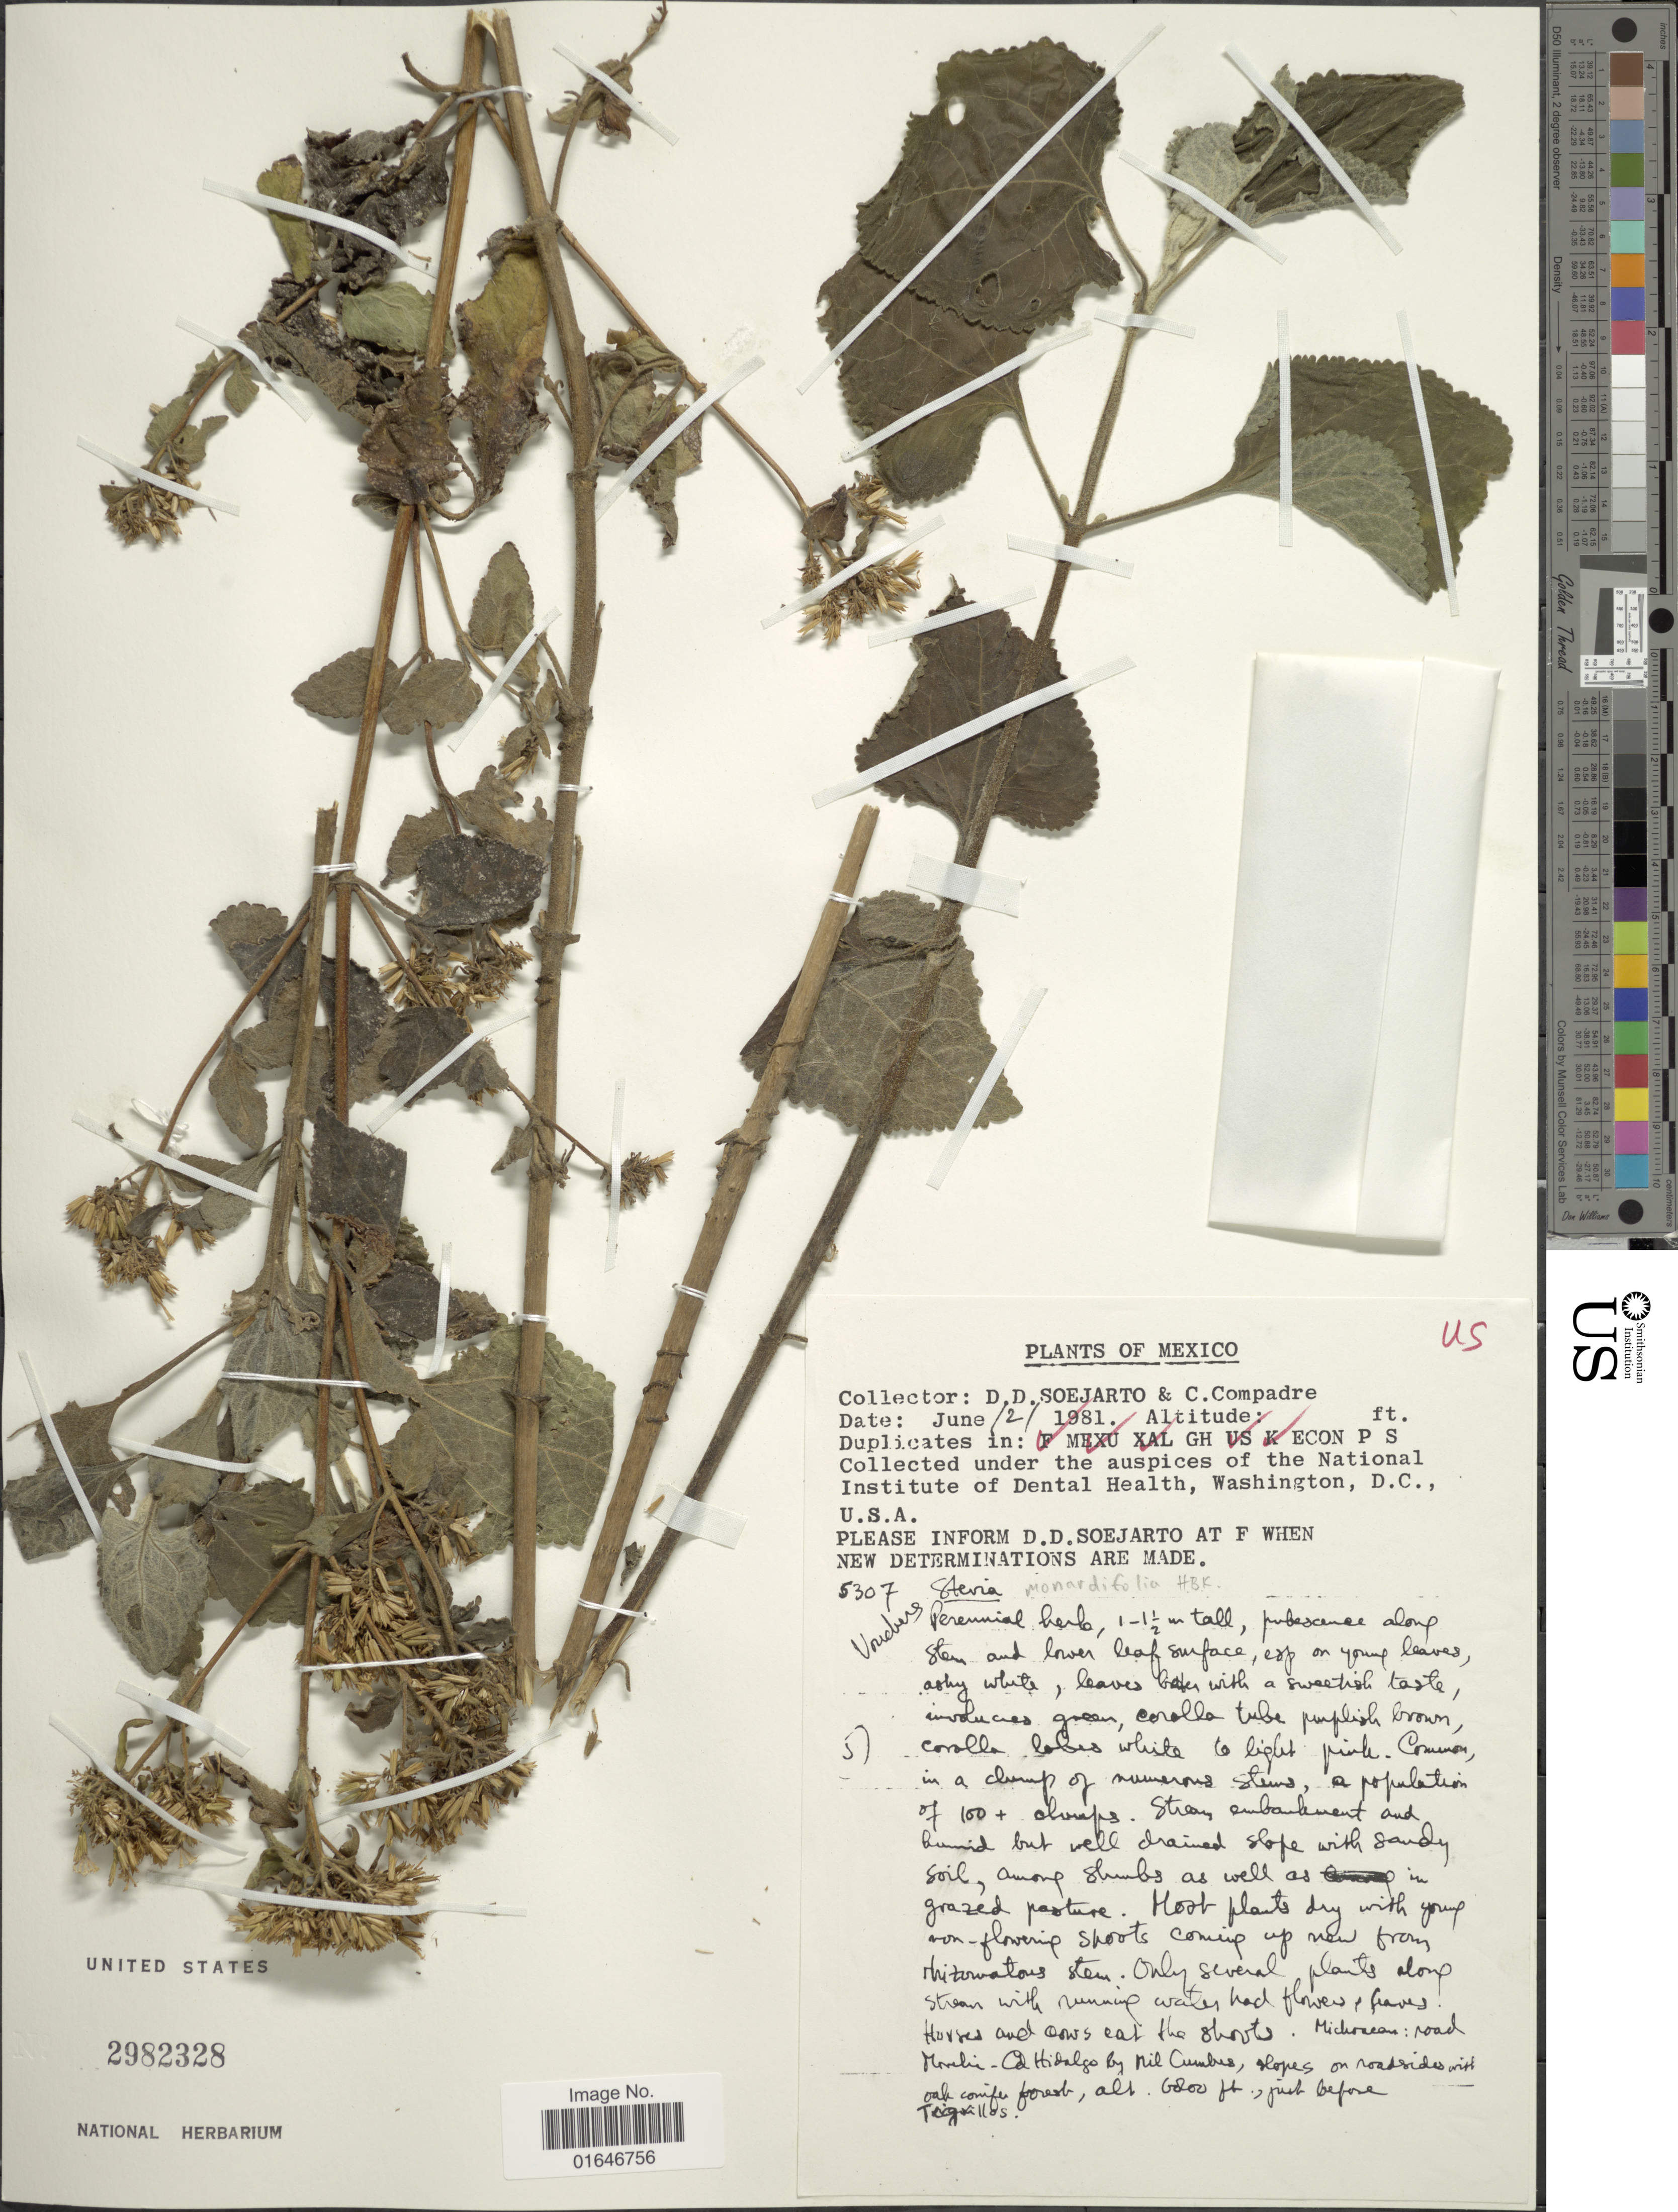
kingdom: Plantae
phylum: Tracheophyta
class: Magnoliopsida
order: Asterales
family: Asteraceae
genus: Stevia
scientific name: Stevia monardifolia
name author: Kunth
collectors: C. Compadre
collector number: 5307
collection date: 1981-06-02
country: Mexico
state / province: Michoacán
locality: Road Morelia-Cd. Hidalgo by Mil Cumbres, slopes on roadsides with oak-conifer forest, just before Tigallos. [interpreted]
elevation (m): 2073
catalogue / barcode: US 2982328